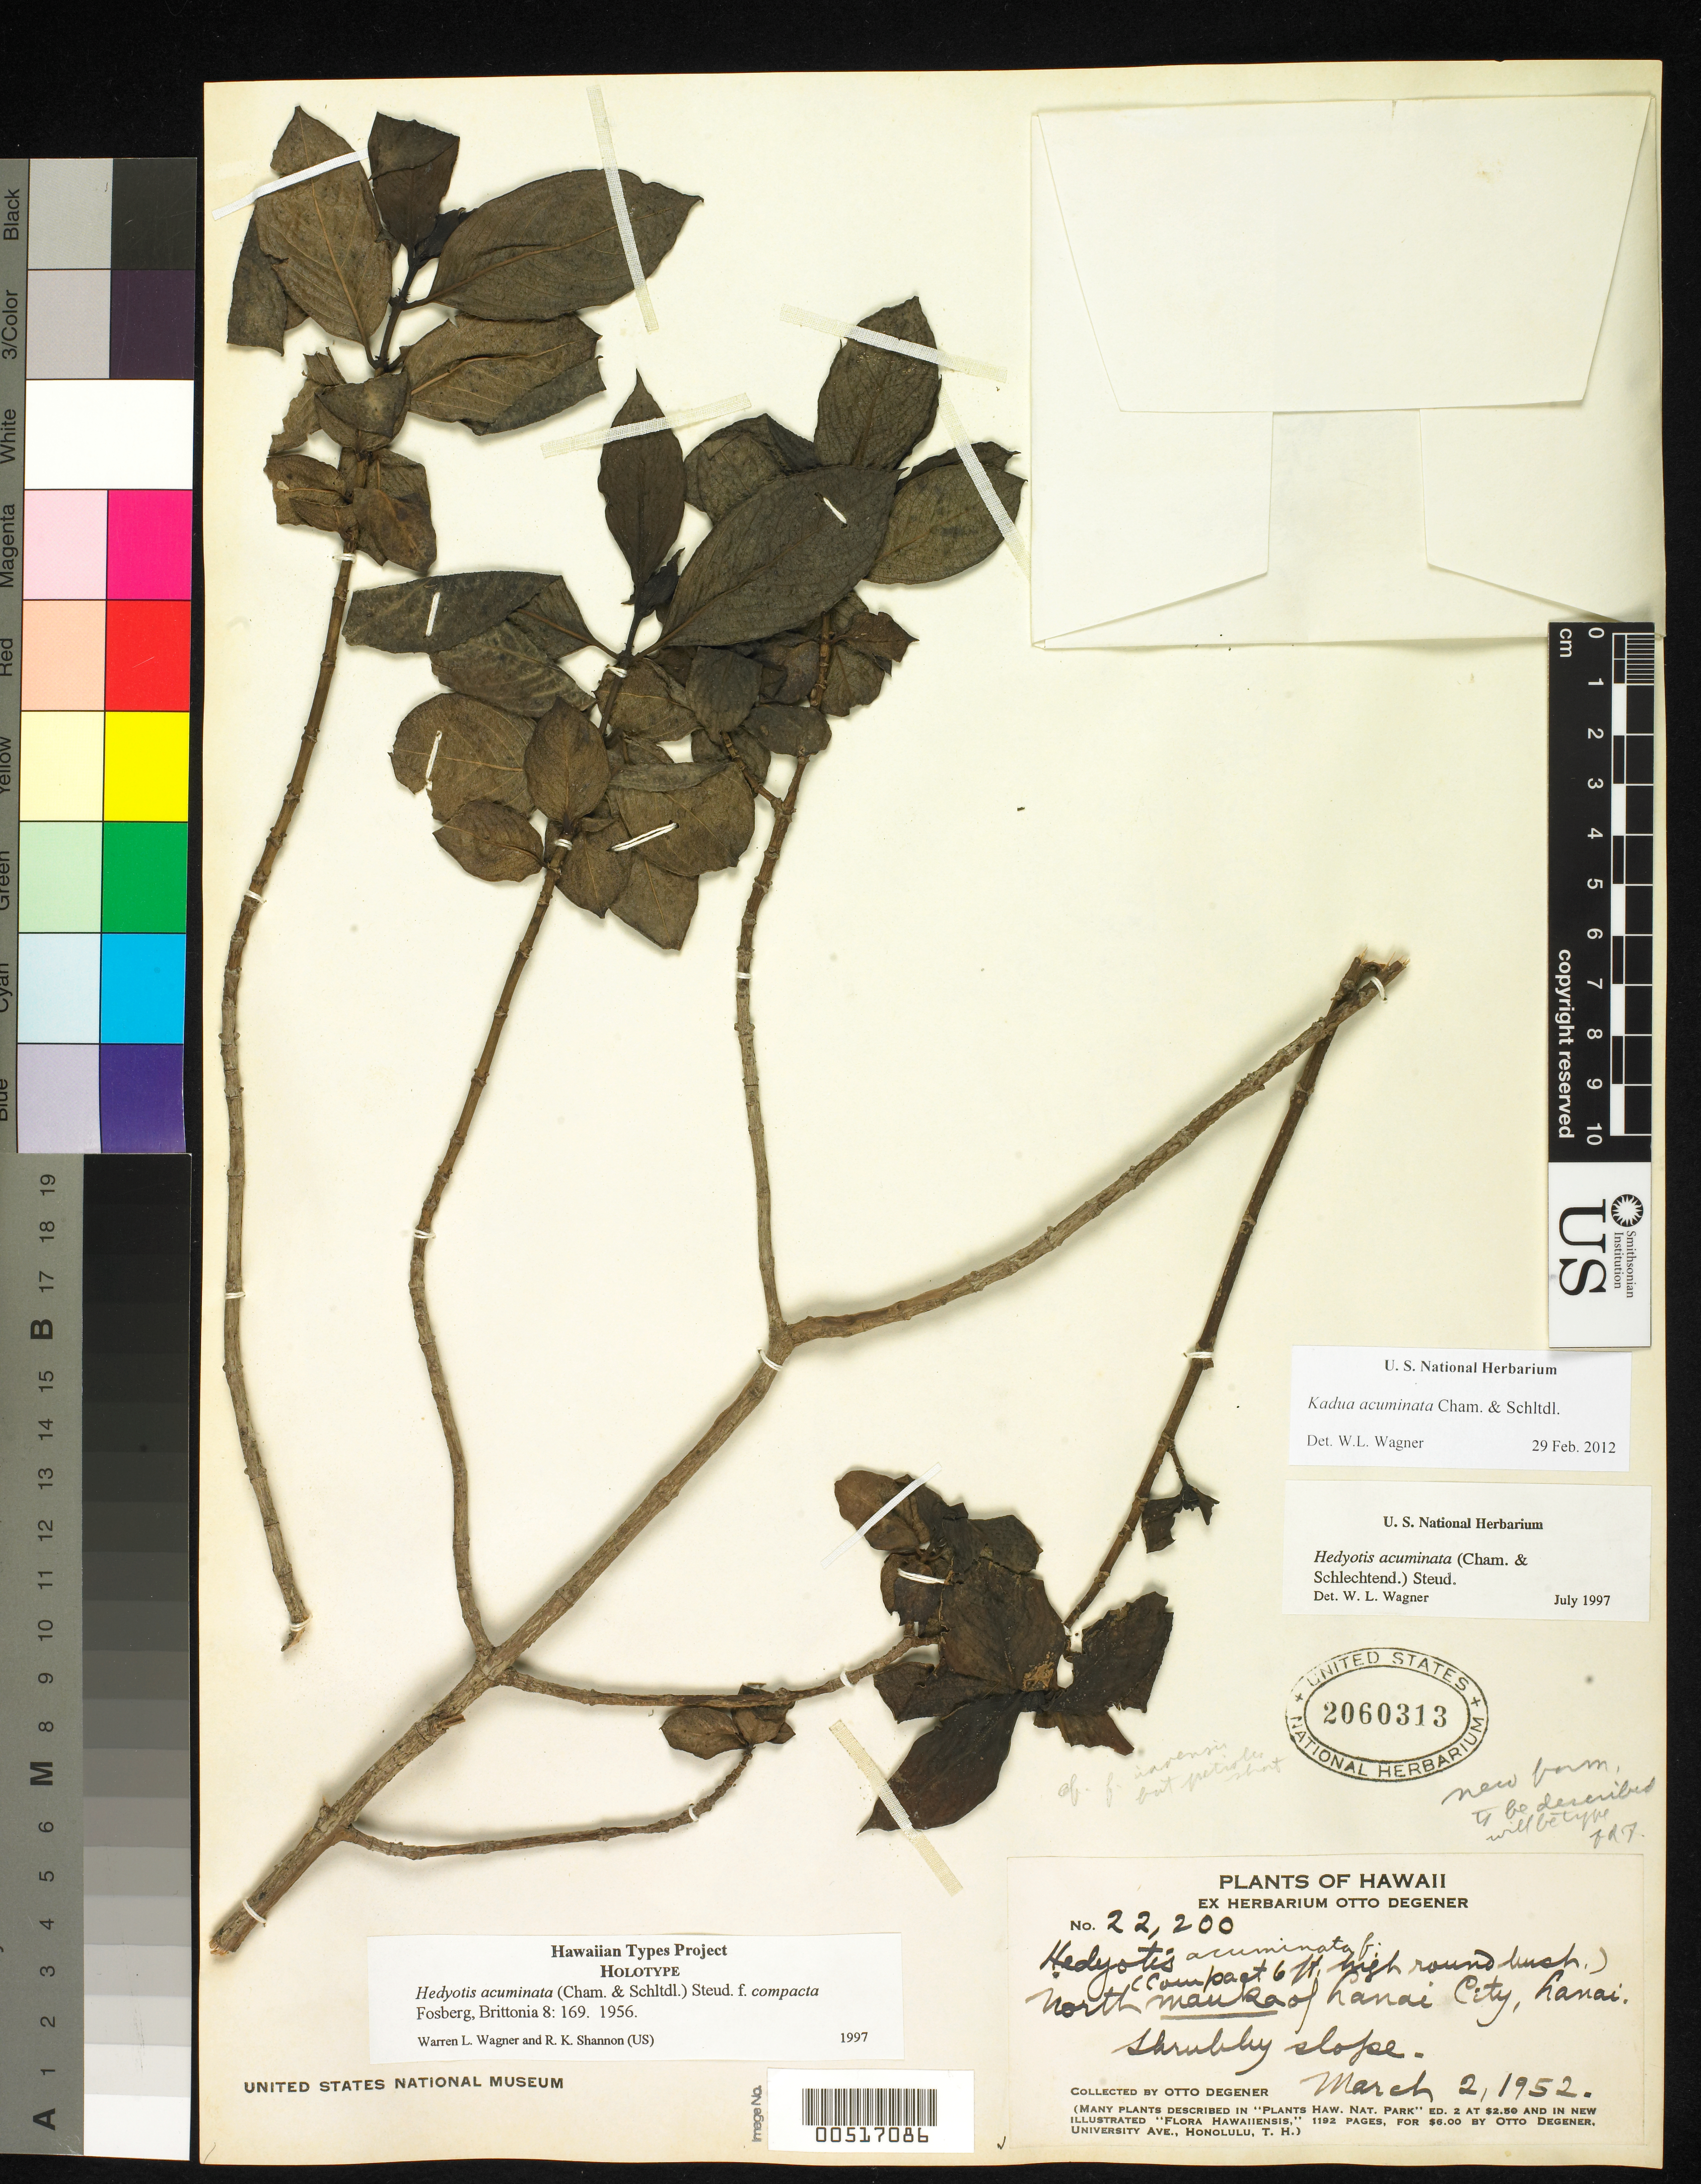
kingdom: Plantae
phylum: Tracheophyta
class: Magnoliopsida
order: Gentianales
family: Rubiaceae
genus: Hedyotis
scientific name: Hedyotis acuminata f. compacta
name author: Fosberg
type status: Holotype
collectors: O. Degener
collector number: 22200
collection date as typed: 02 Mar 1952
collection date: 1952-03-02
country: United States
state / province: Hawaii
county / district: Maui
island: Lana'i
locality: N Mauka of Lanai City.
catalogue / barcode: US 2060313